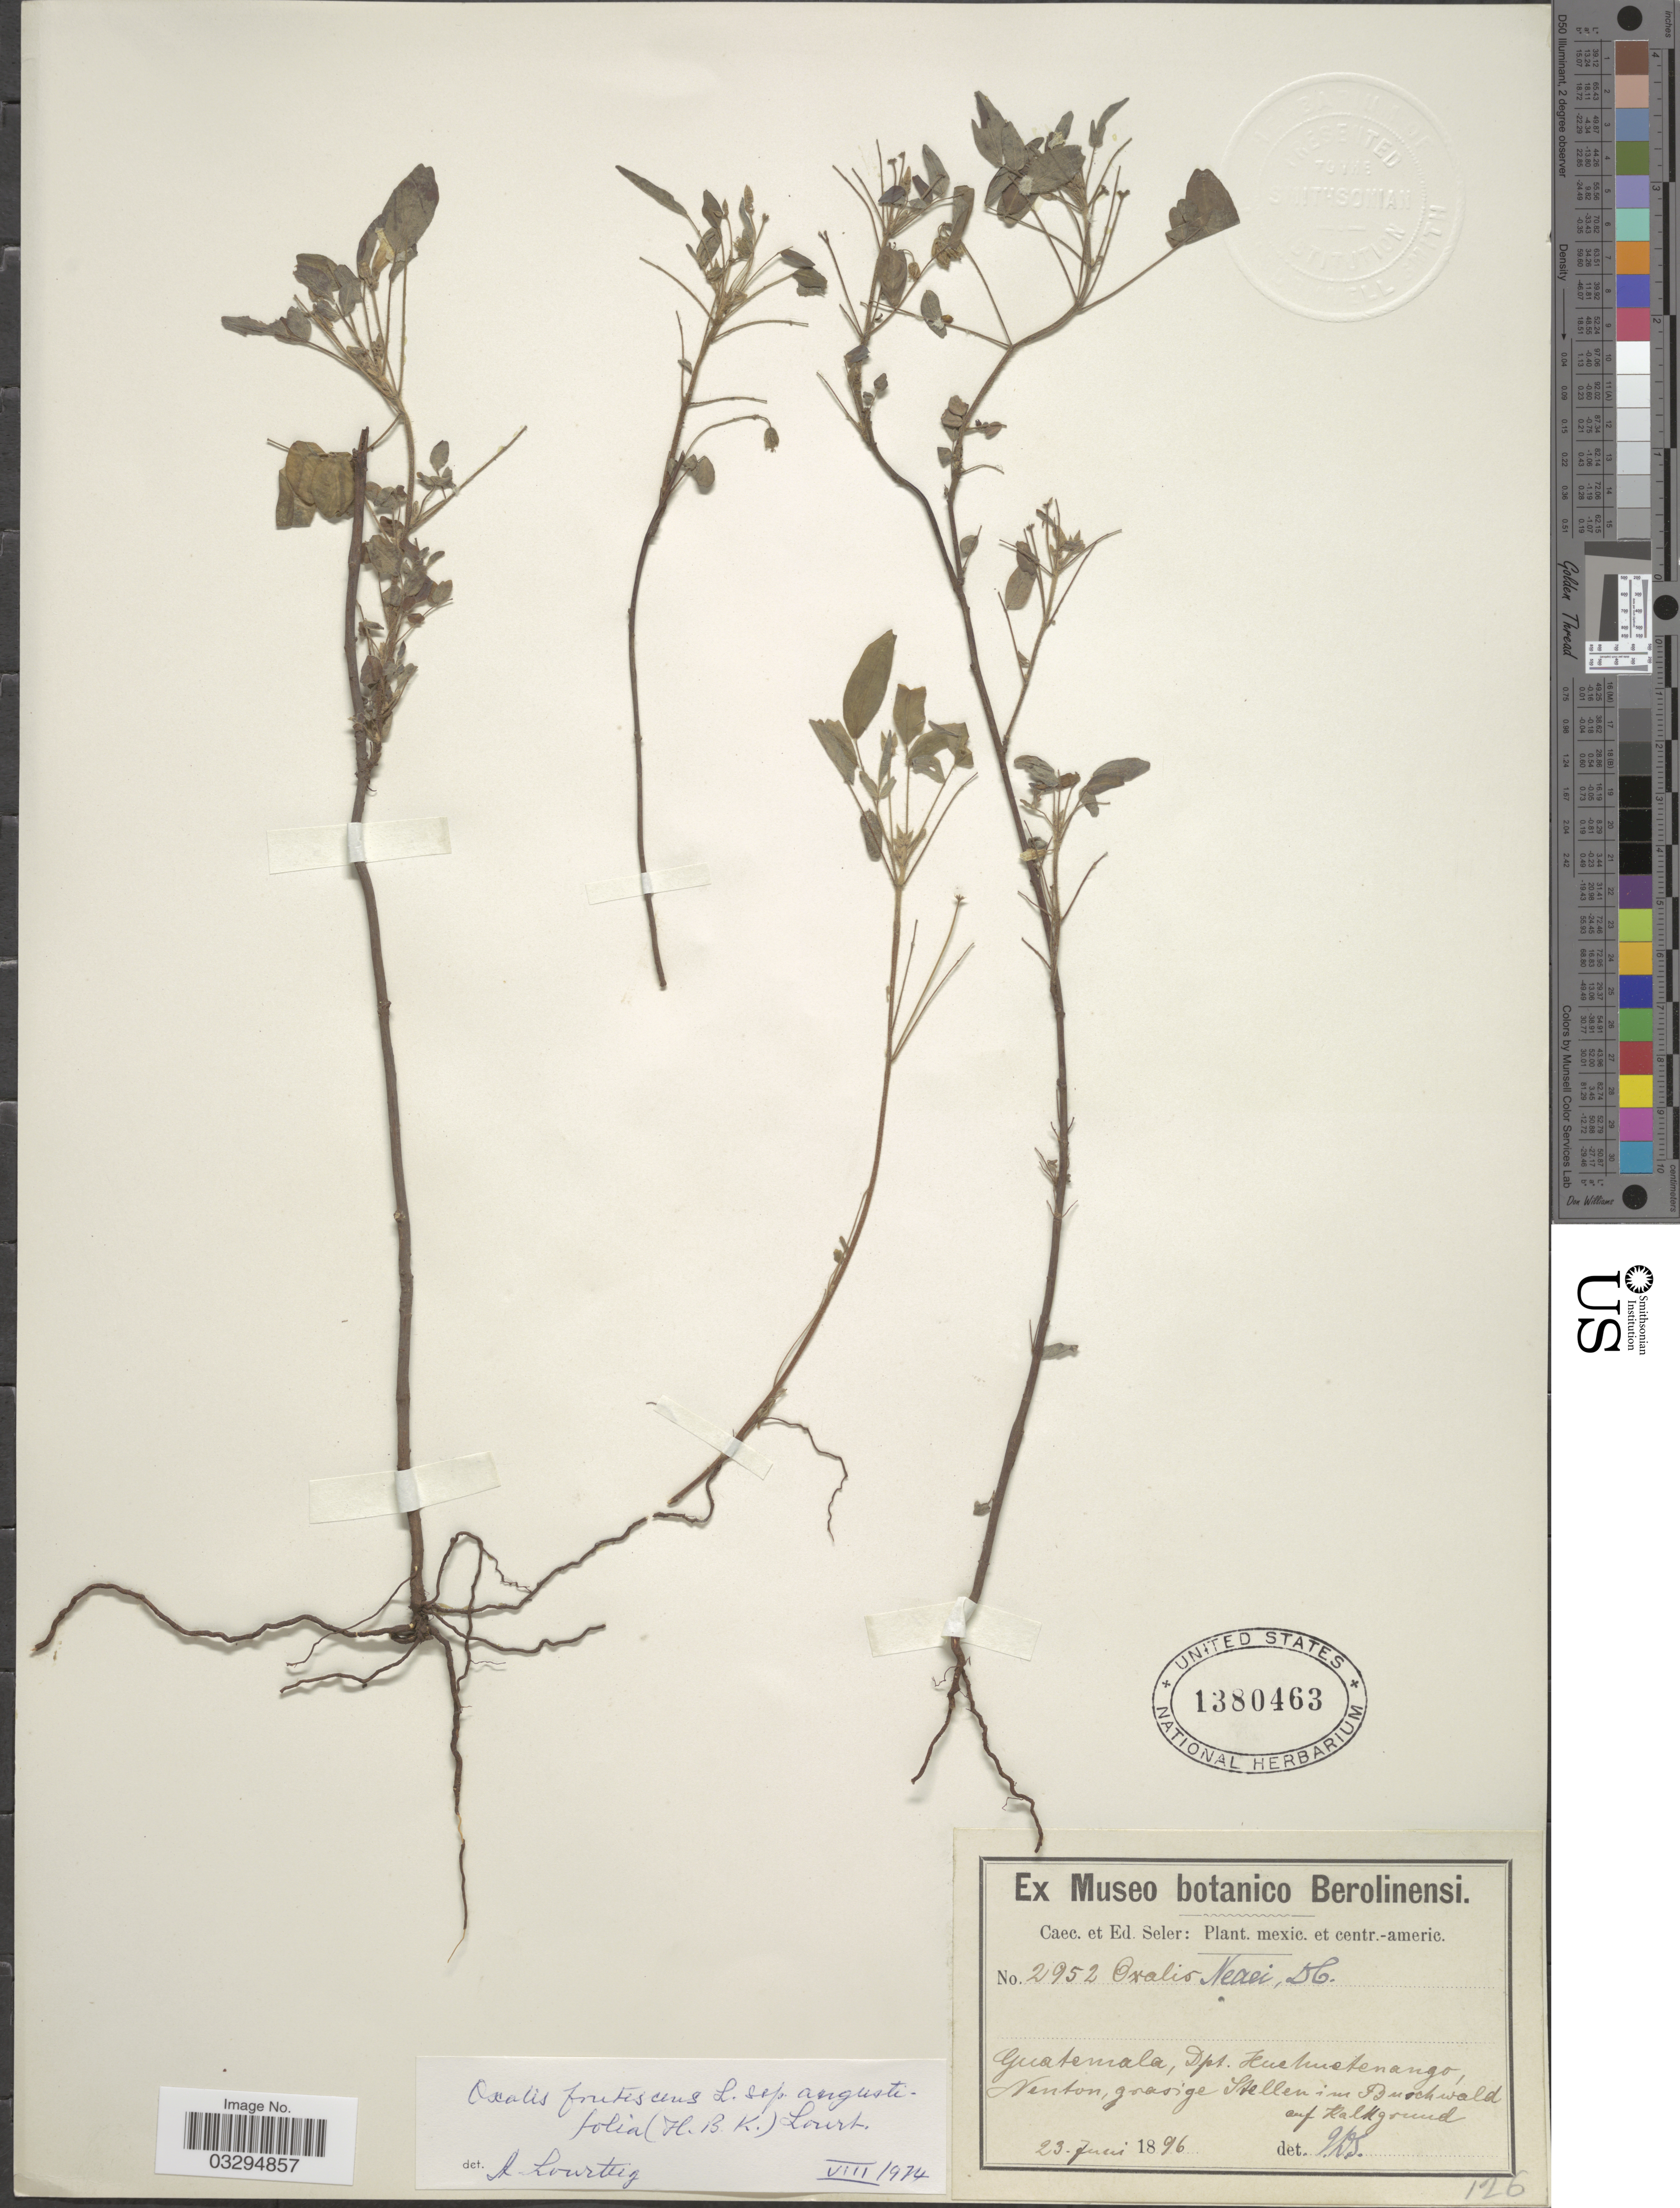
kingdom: Plantae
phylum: Tracheophyta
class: Magnoliopsida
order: Oxalidales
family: Oxalidaceae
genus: Oxalis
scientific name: Oxalis frutescens subsp. angustifolia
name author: (Kunth) Lourteig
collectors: ex Caec. et Ed Seler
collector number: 2952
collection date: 1896-06-23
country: Guatemala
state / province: Huehuetenango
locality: Dpt. Huehuetenango, Nenton, grasige Stellen im Buschwald auf Kalkground.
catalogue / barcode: US 1380463